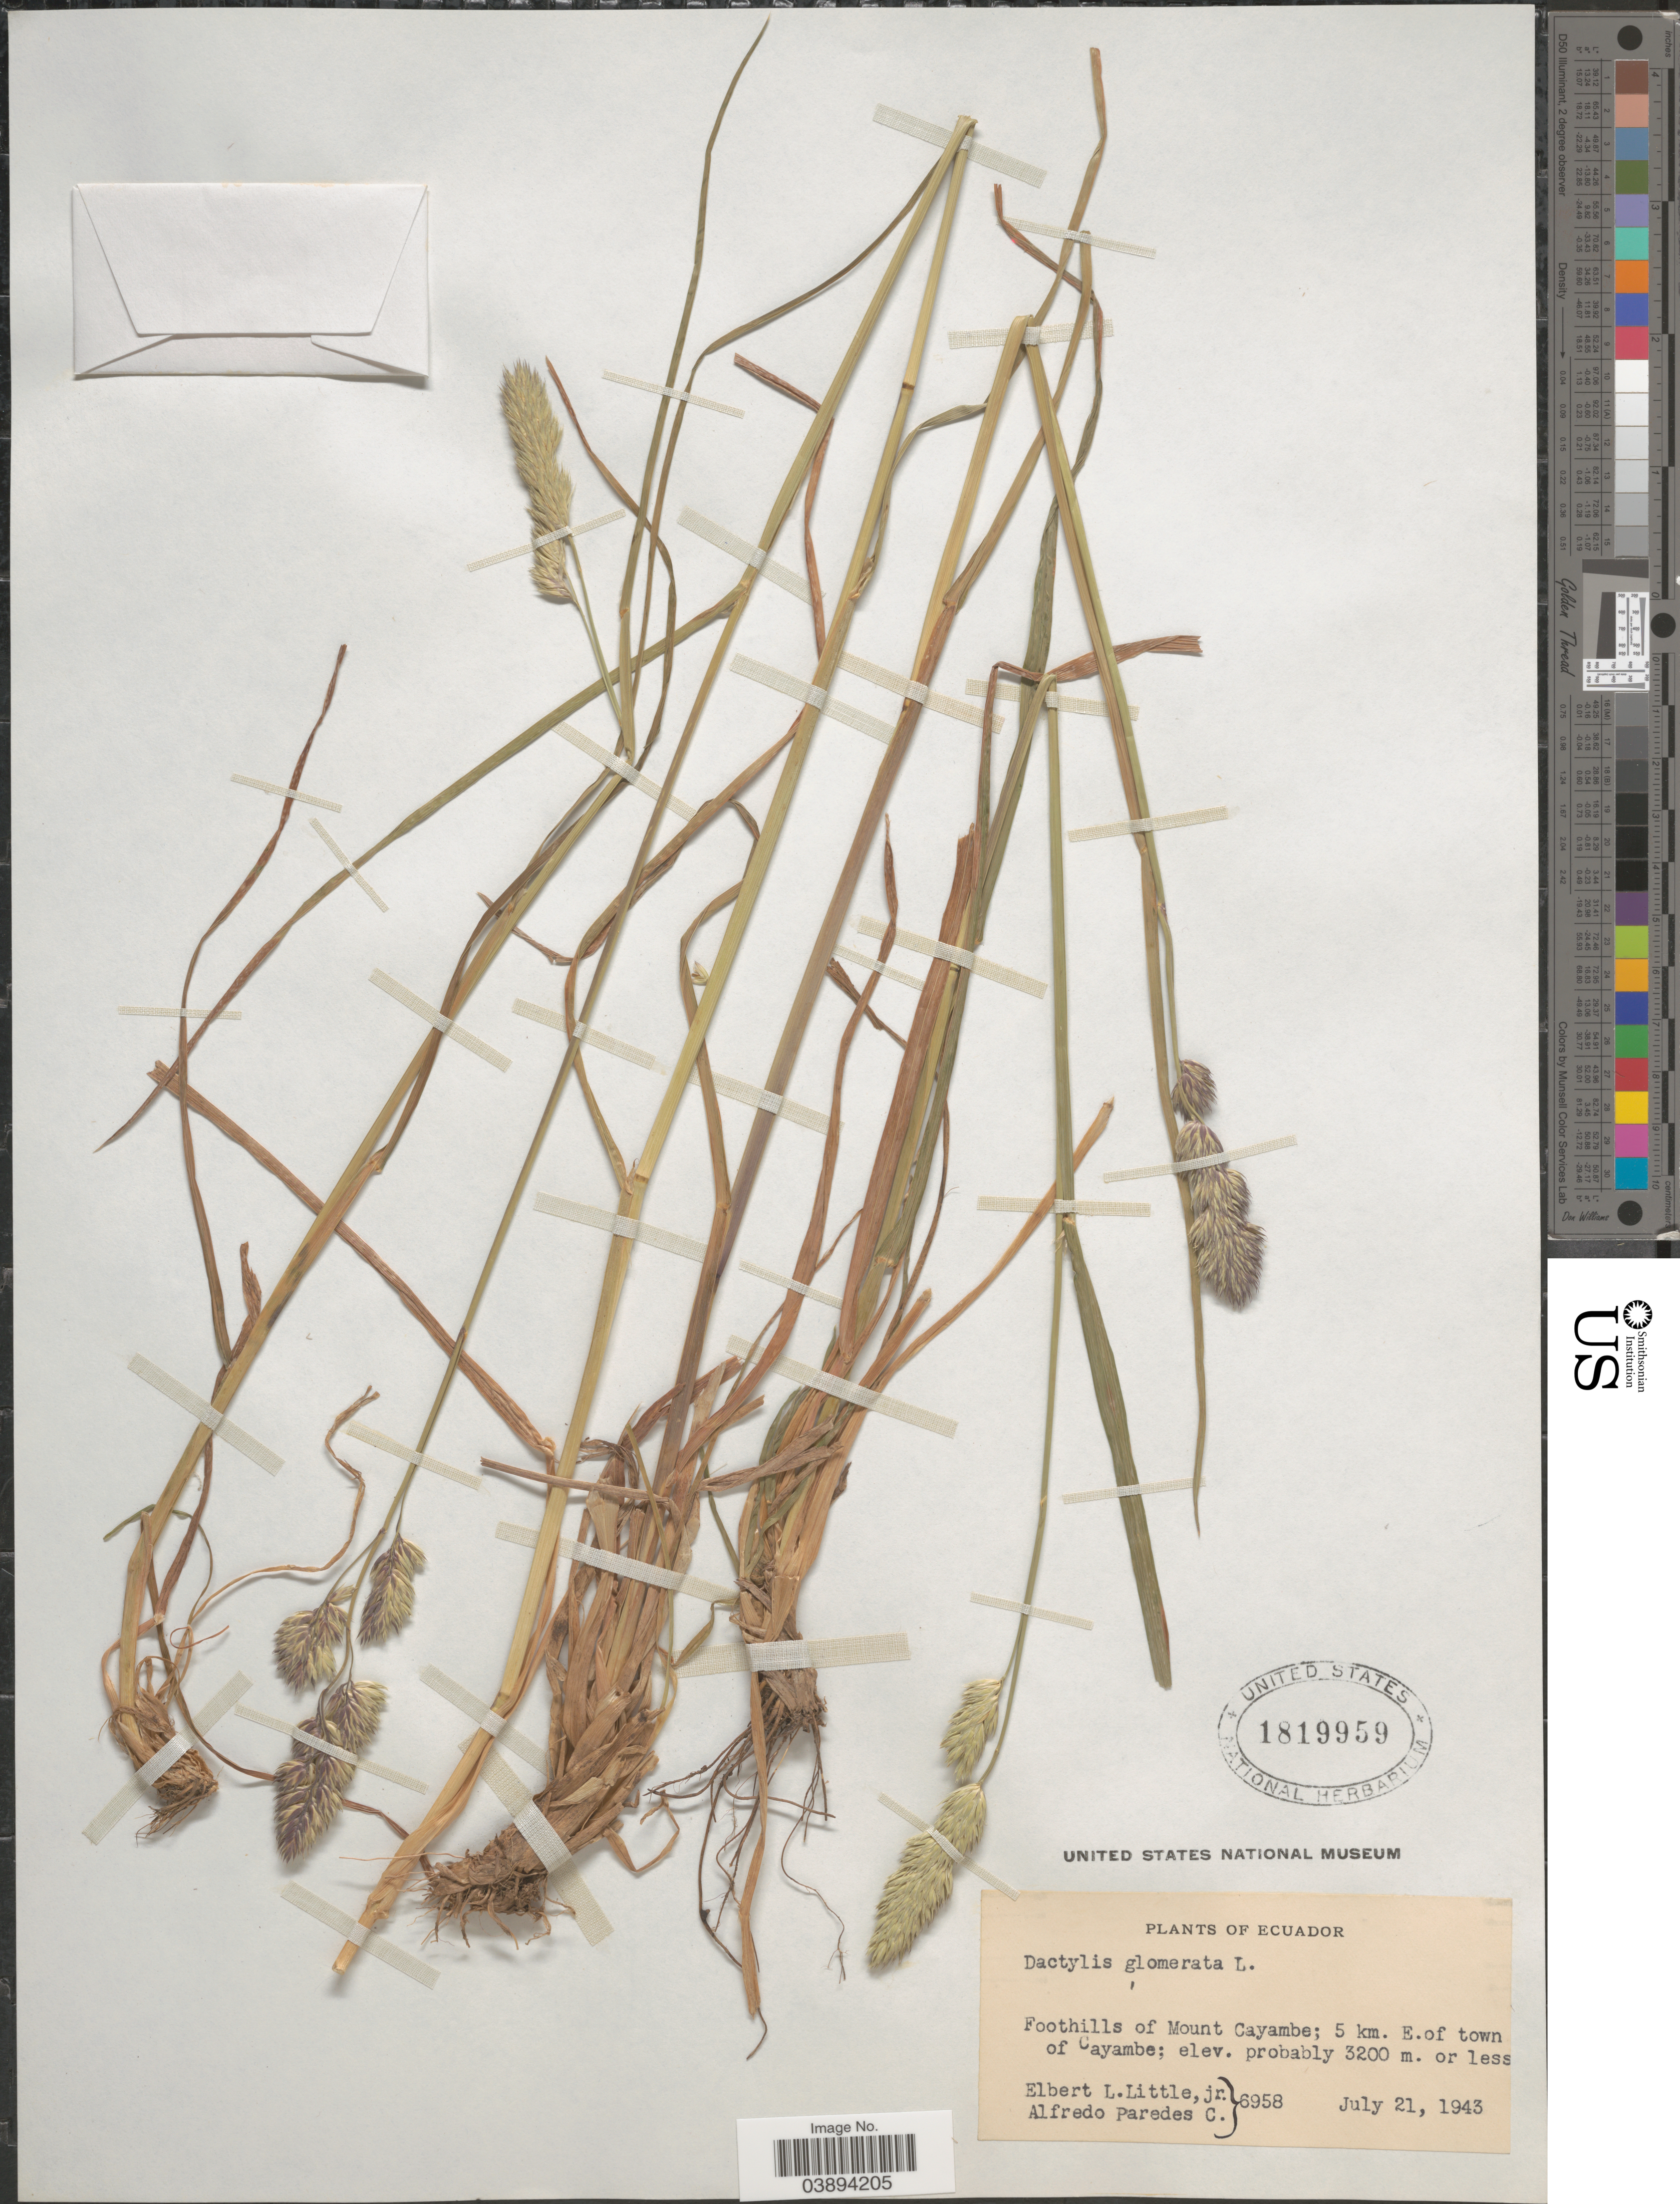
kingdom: Plantae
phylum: Tracheophyta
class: Liliopsida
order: Poales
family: Poaceae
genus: Dactylis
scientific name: Dactylis glomerata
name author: L.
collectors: E. L. Little & A. Paredes C.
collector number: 6958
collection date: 1943-07-21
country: Ecuador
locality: Foothills of Mount Cayambe; 5 km. E.of town of Cayambe.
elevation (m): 3200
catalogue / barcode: US 1819959